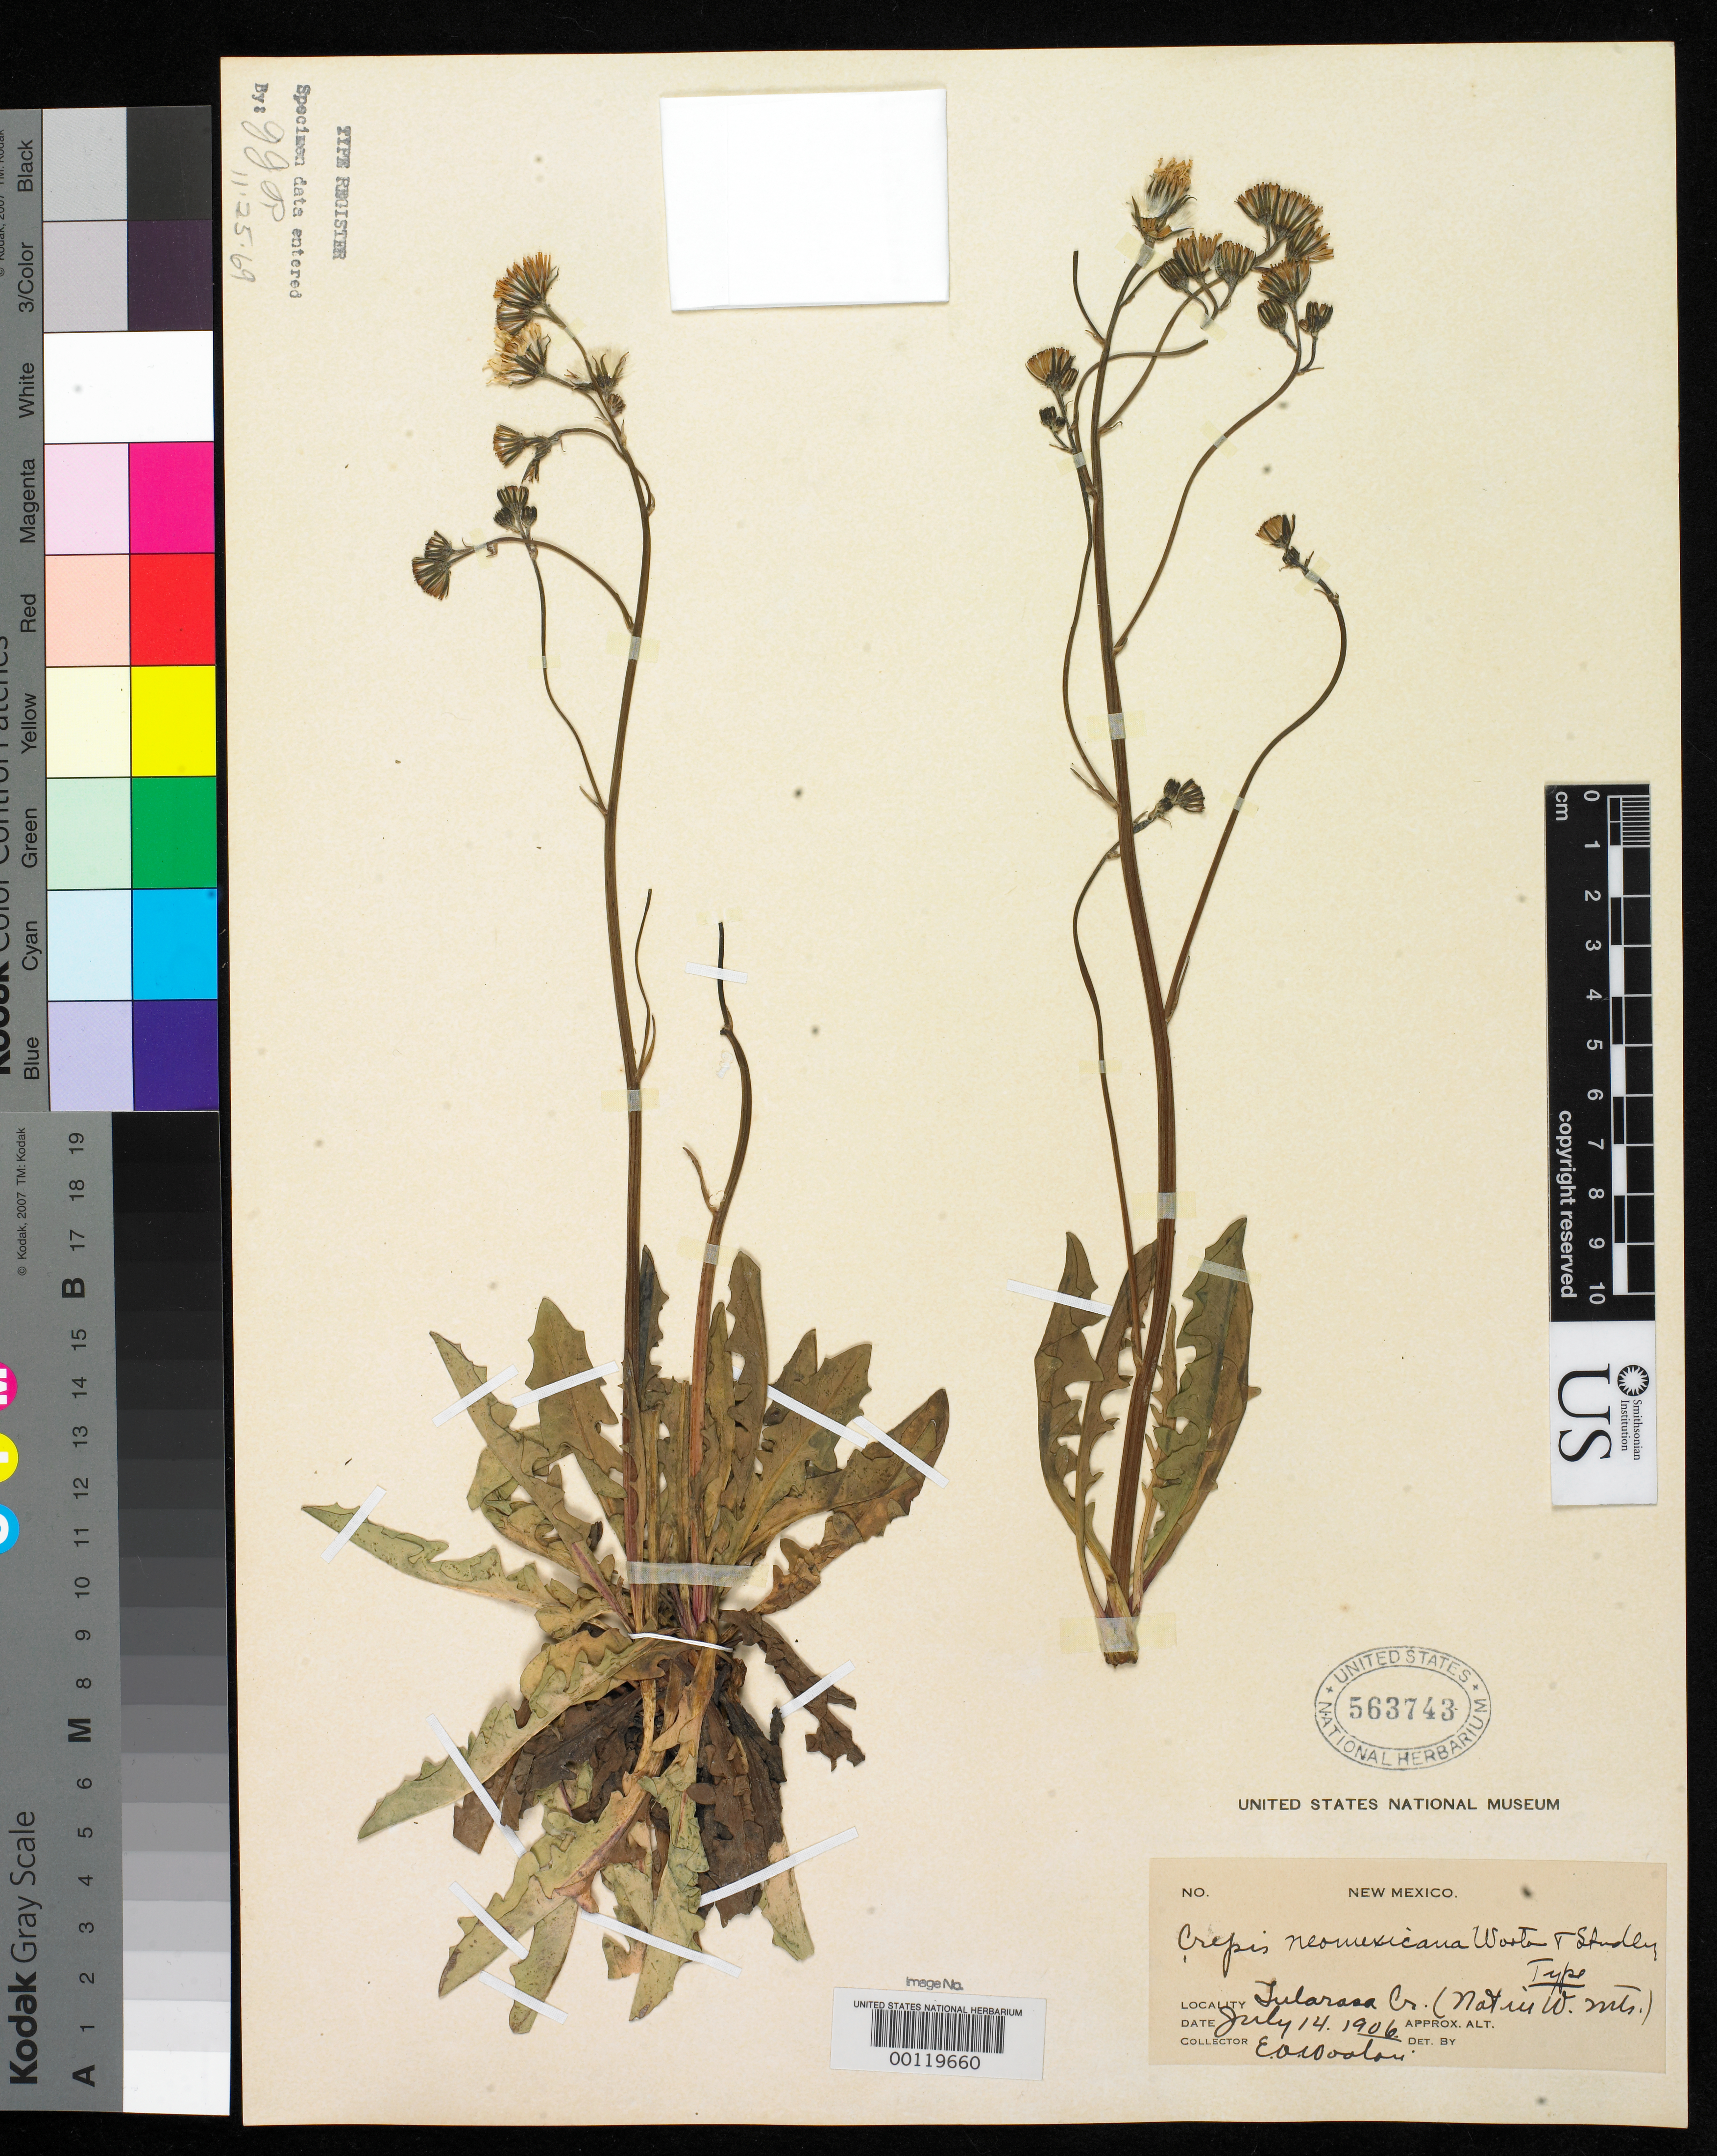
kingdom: Plantae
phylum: Tracheophyta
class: Magnoliopsida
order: Asterales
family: Asteraceae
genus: Crepis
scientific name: Crepis neomexicana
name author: Wooton & Standl.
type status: Holotype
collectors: E. O. Wooton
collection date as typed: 14 Jul 1906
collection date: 1906-07-14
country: United States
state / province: New Mexico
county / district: Socorro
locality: Tularosa Creek.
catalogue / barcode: US 563743